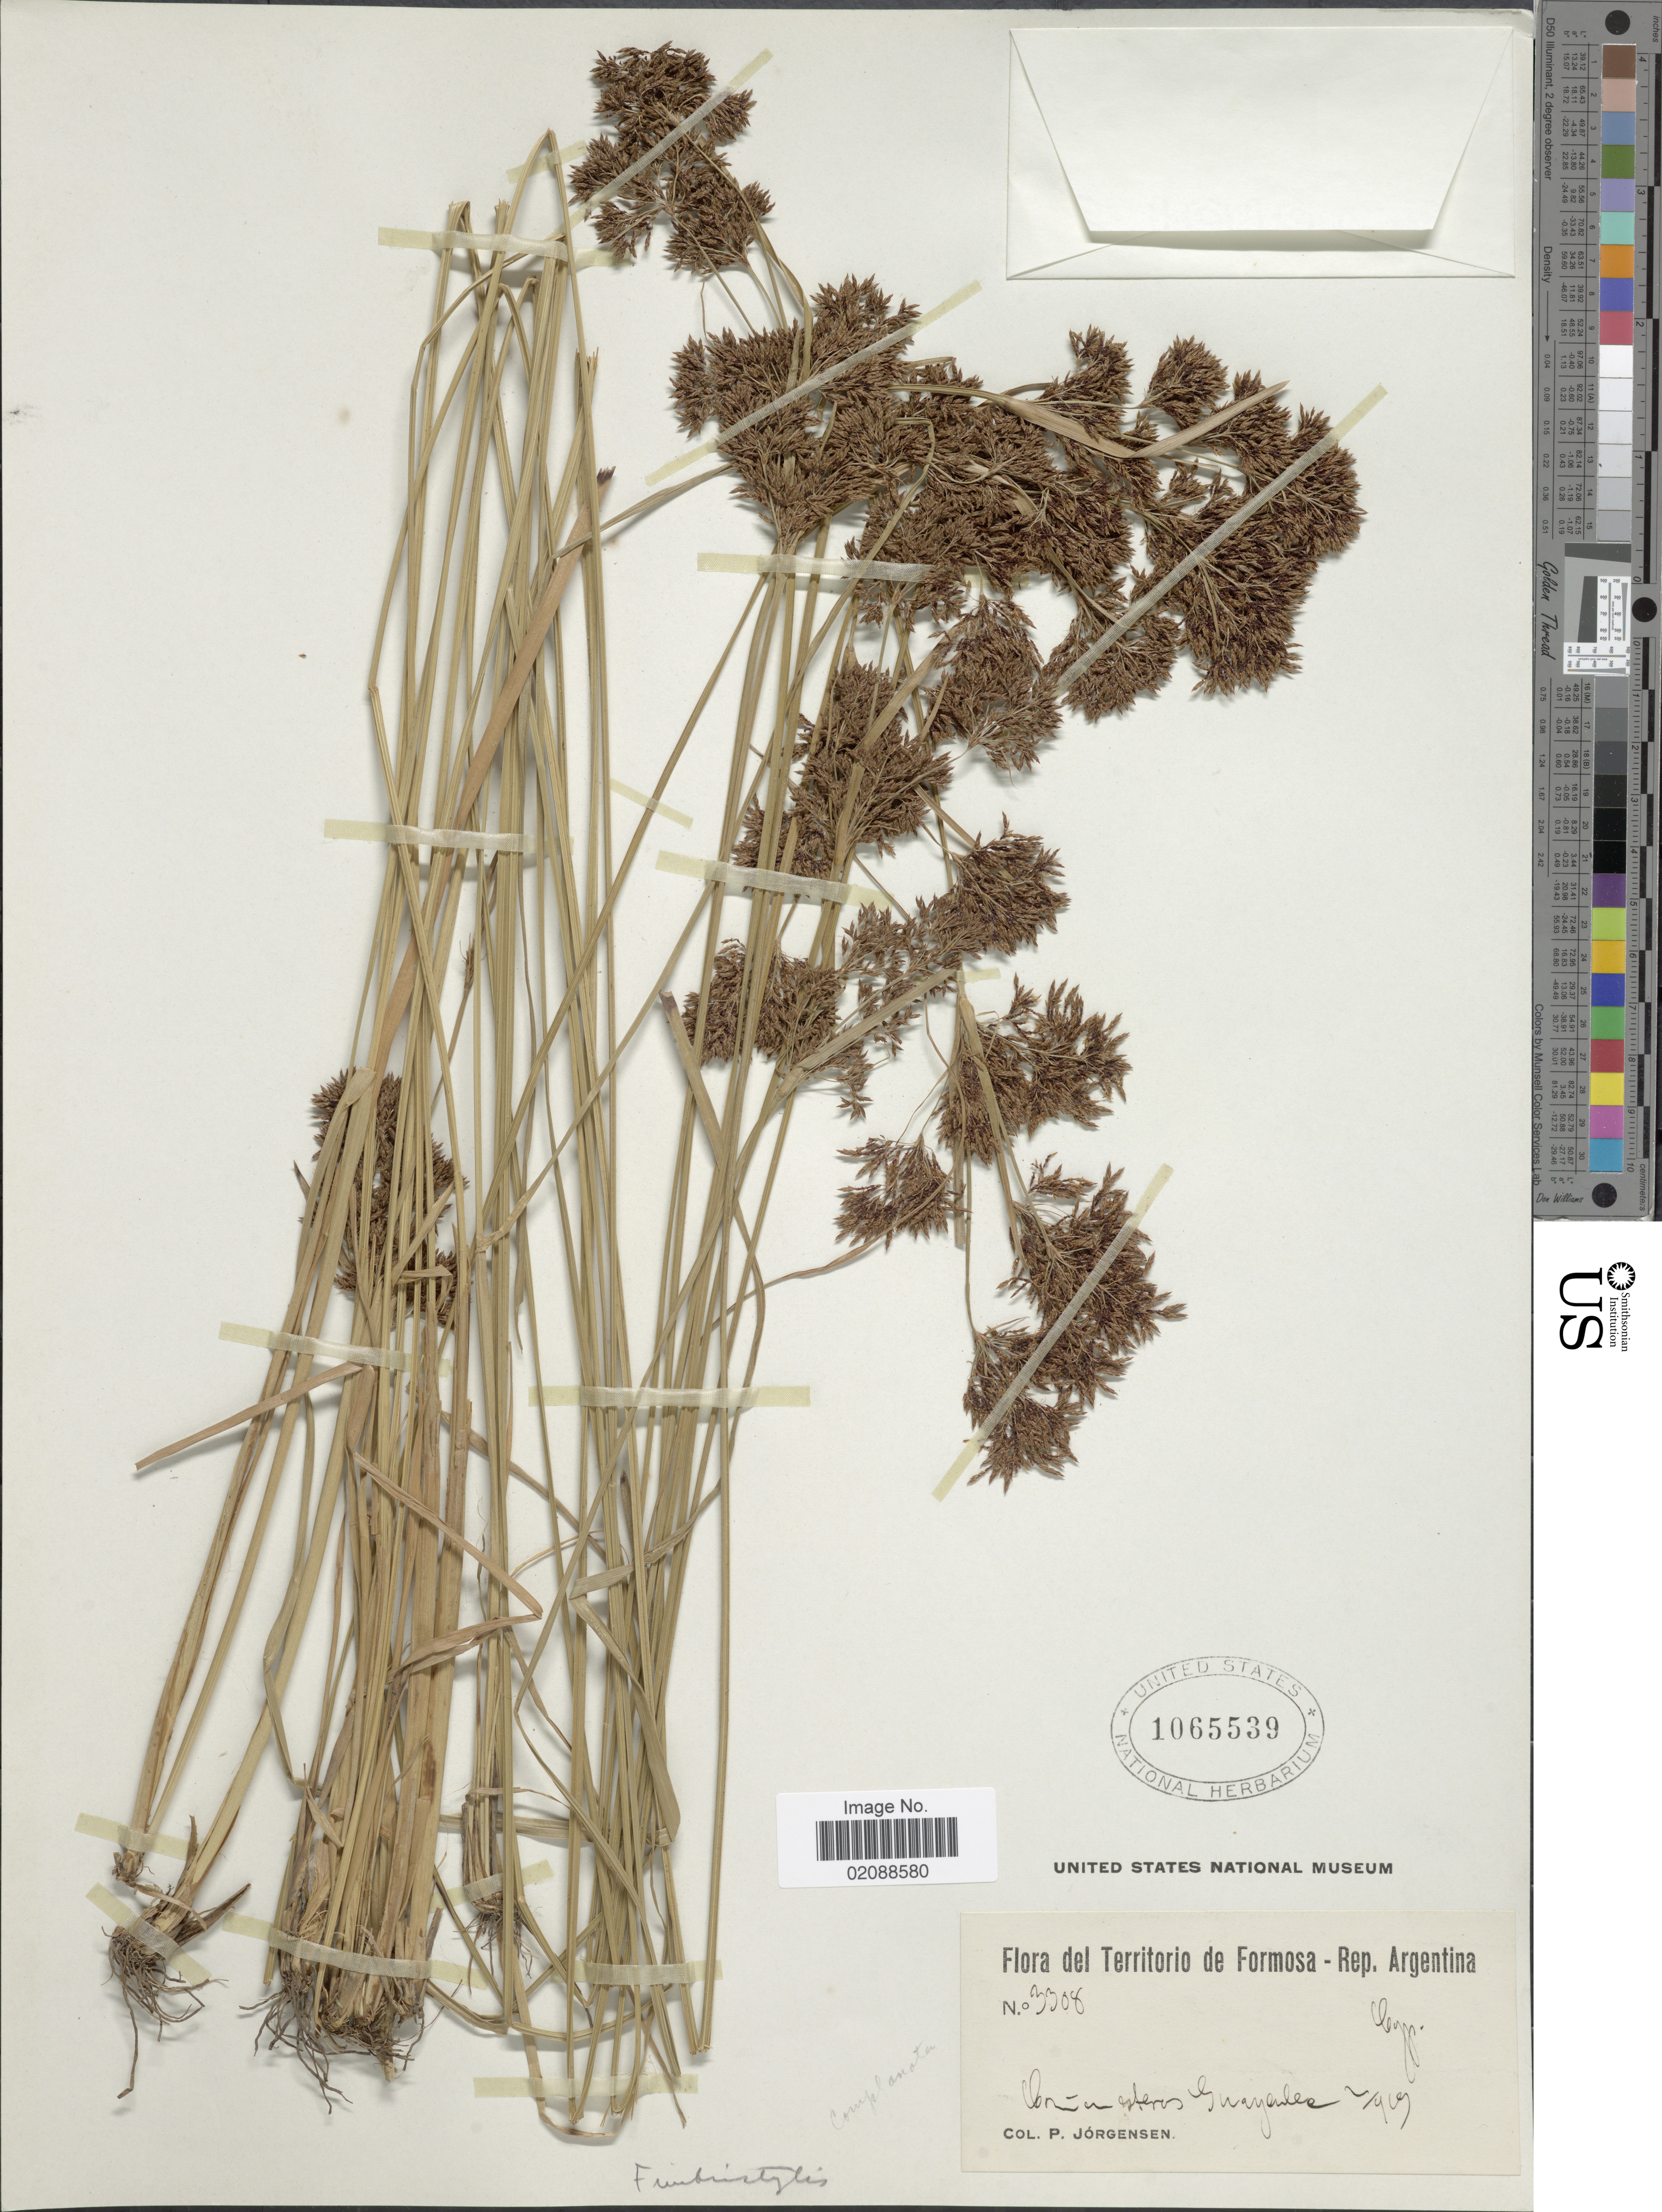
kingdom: Plantae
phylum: Tracheophyta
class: Liliopsida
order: Poales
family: Cyperaceae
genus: Fimbristylis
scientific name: Fimbristylis sp.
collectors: P. Jörgensen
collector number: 3308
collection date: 1919-02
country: Argentina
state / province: Formosa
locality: Territorio de Formosa - Rep. Argentina. En esteros Guayculee [interpreted].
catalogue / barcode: US 1065539